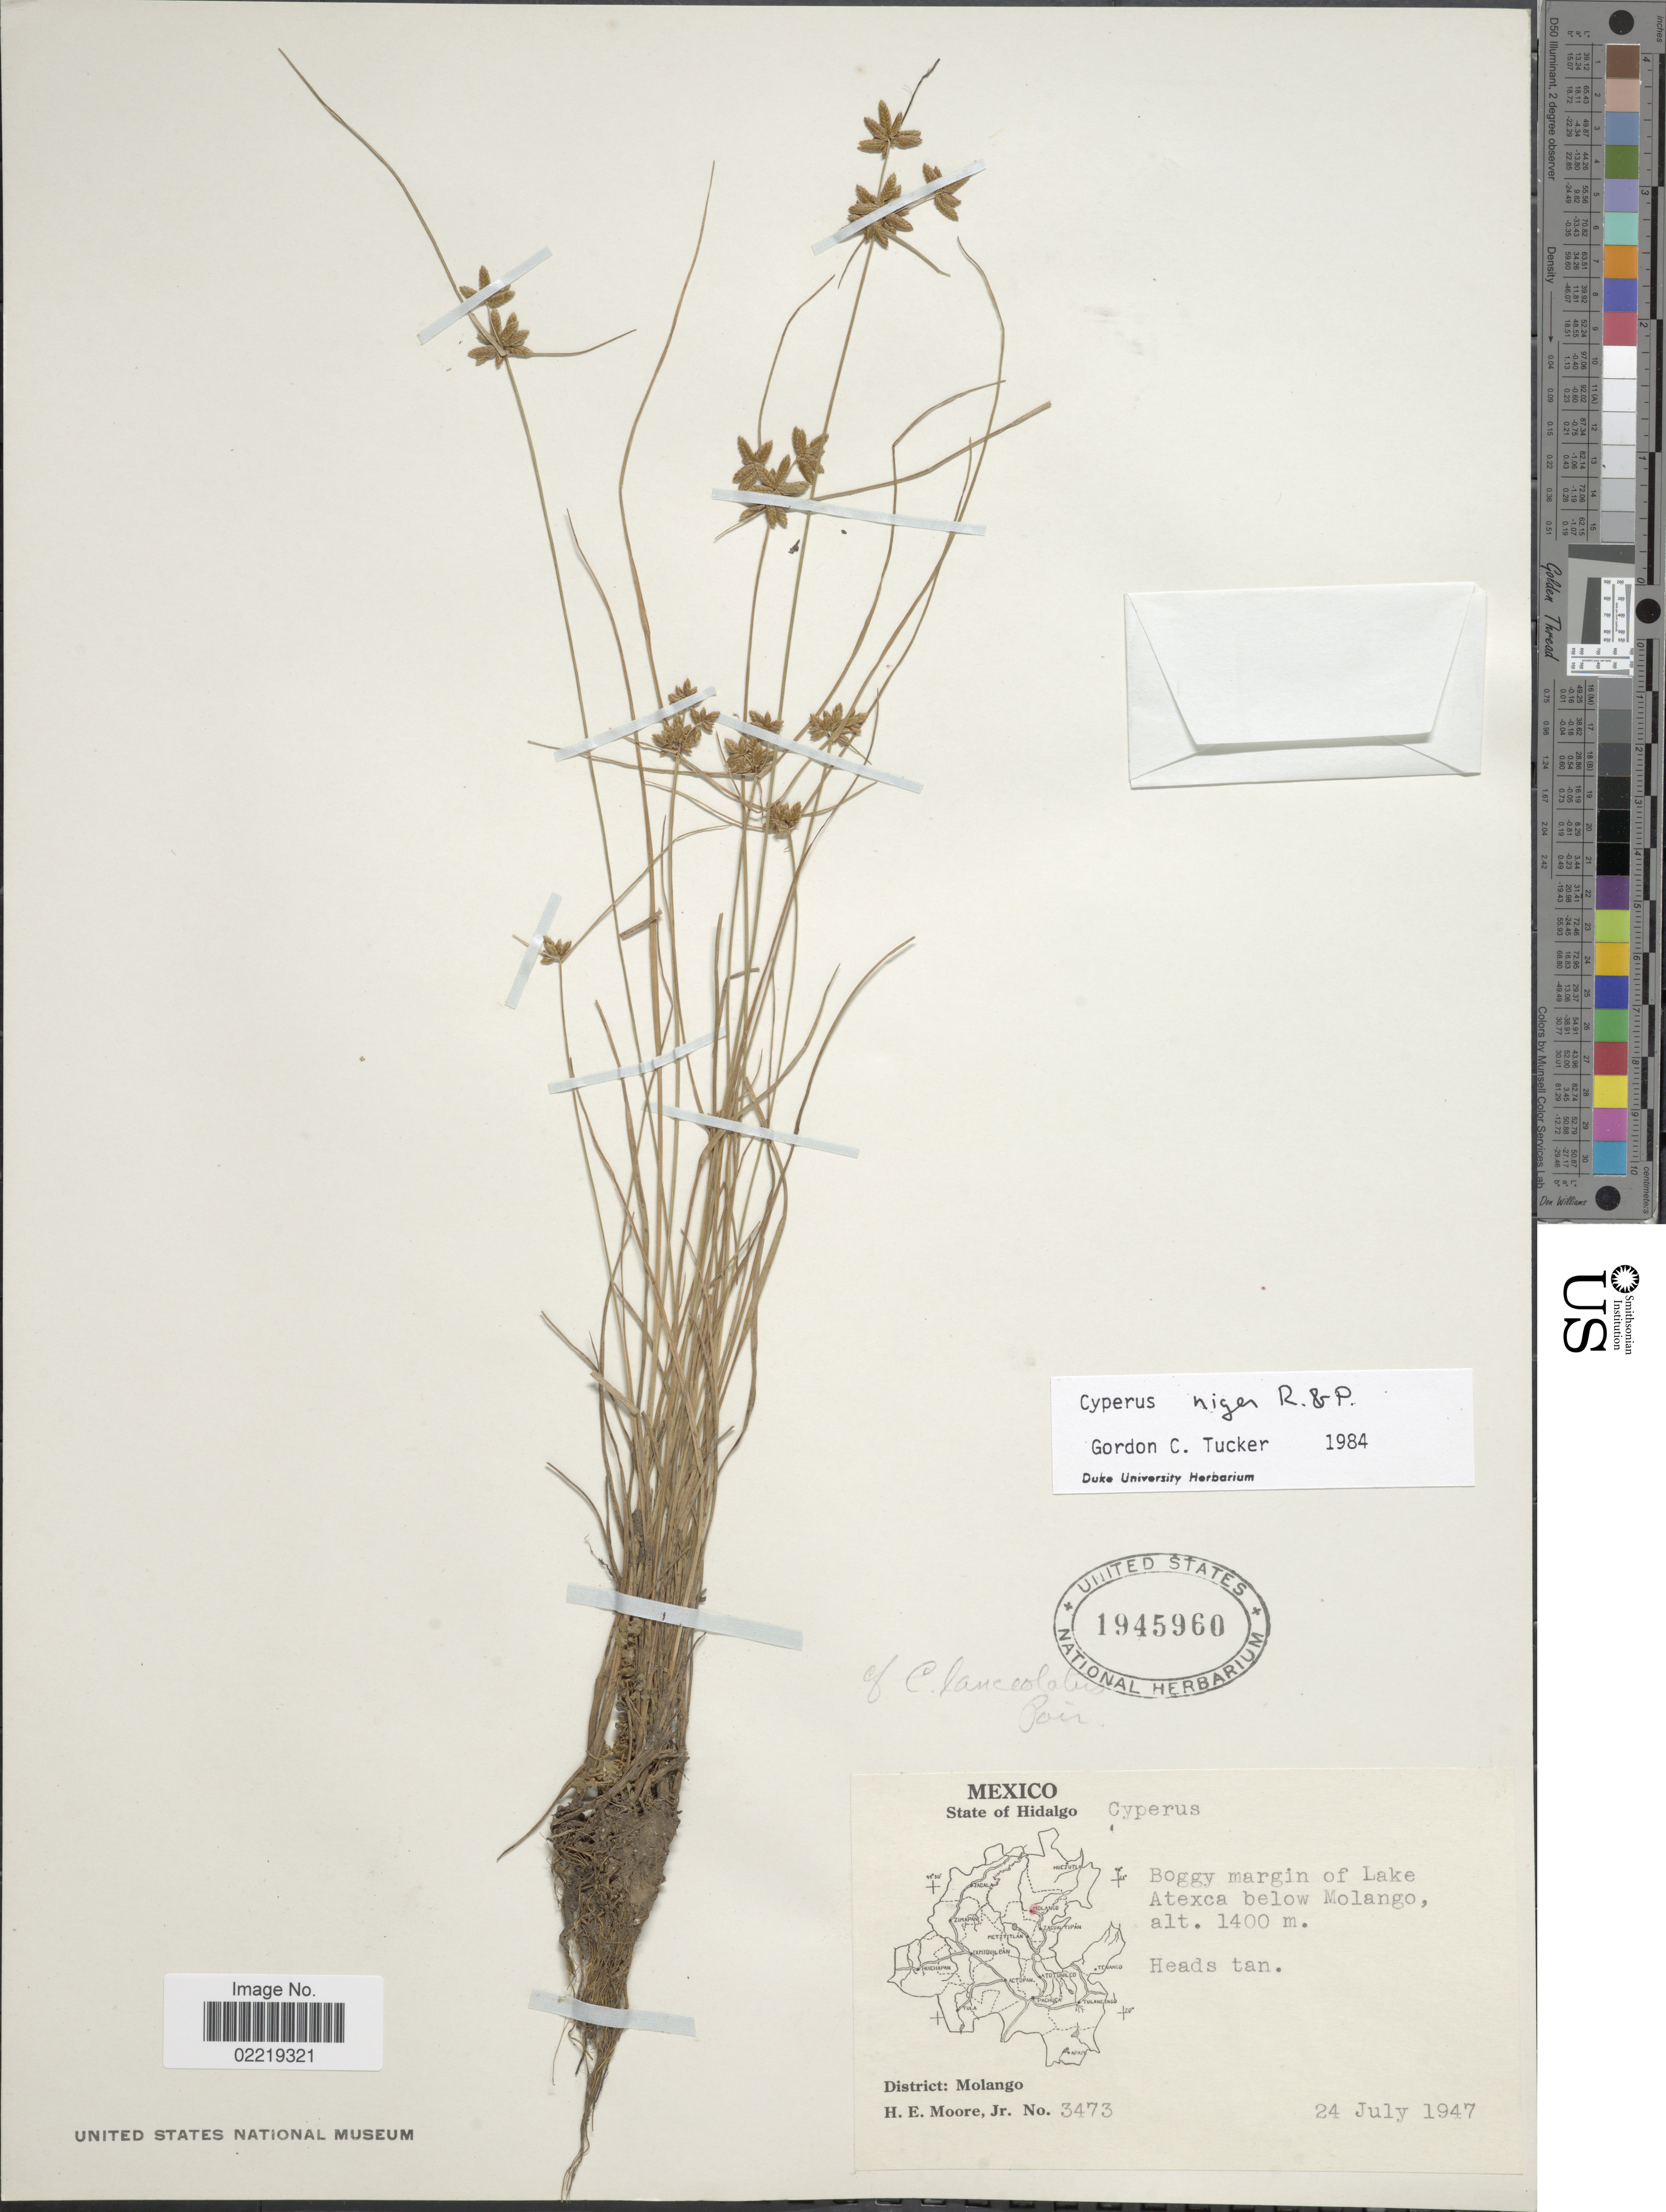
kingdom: Plantae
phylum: Tracheophyta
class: Liliopsida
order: Poales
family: Cyperaceae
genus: Cyperus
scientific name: Cyperus niger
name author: Ruiz & Pav.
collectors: H. Moore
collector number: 3473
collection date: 1947-07-24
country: Mexico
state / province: Hidalgo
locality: State of Hidalgo, Boggy margin of Lake Atexa below Molango, District: Molango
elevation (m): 1400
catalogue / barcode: US 1945960